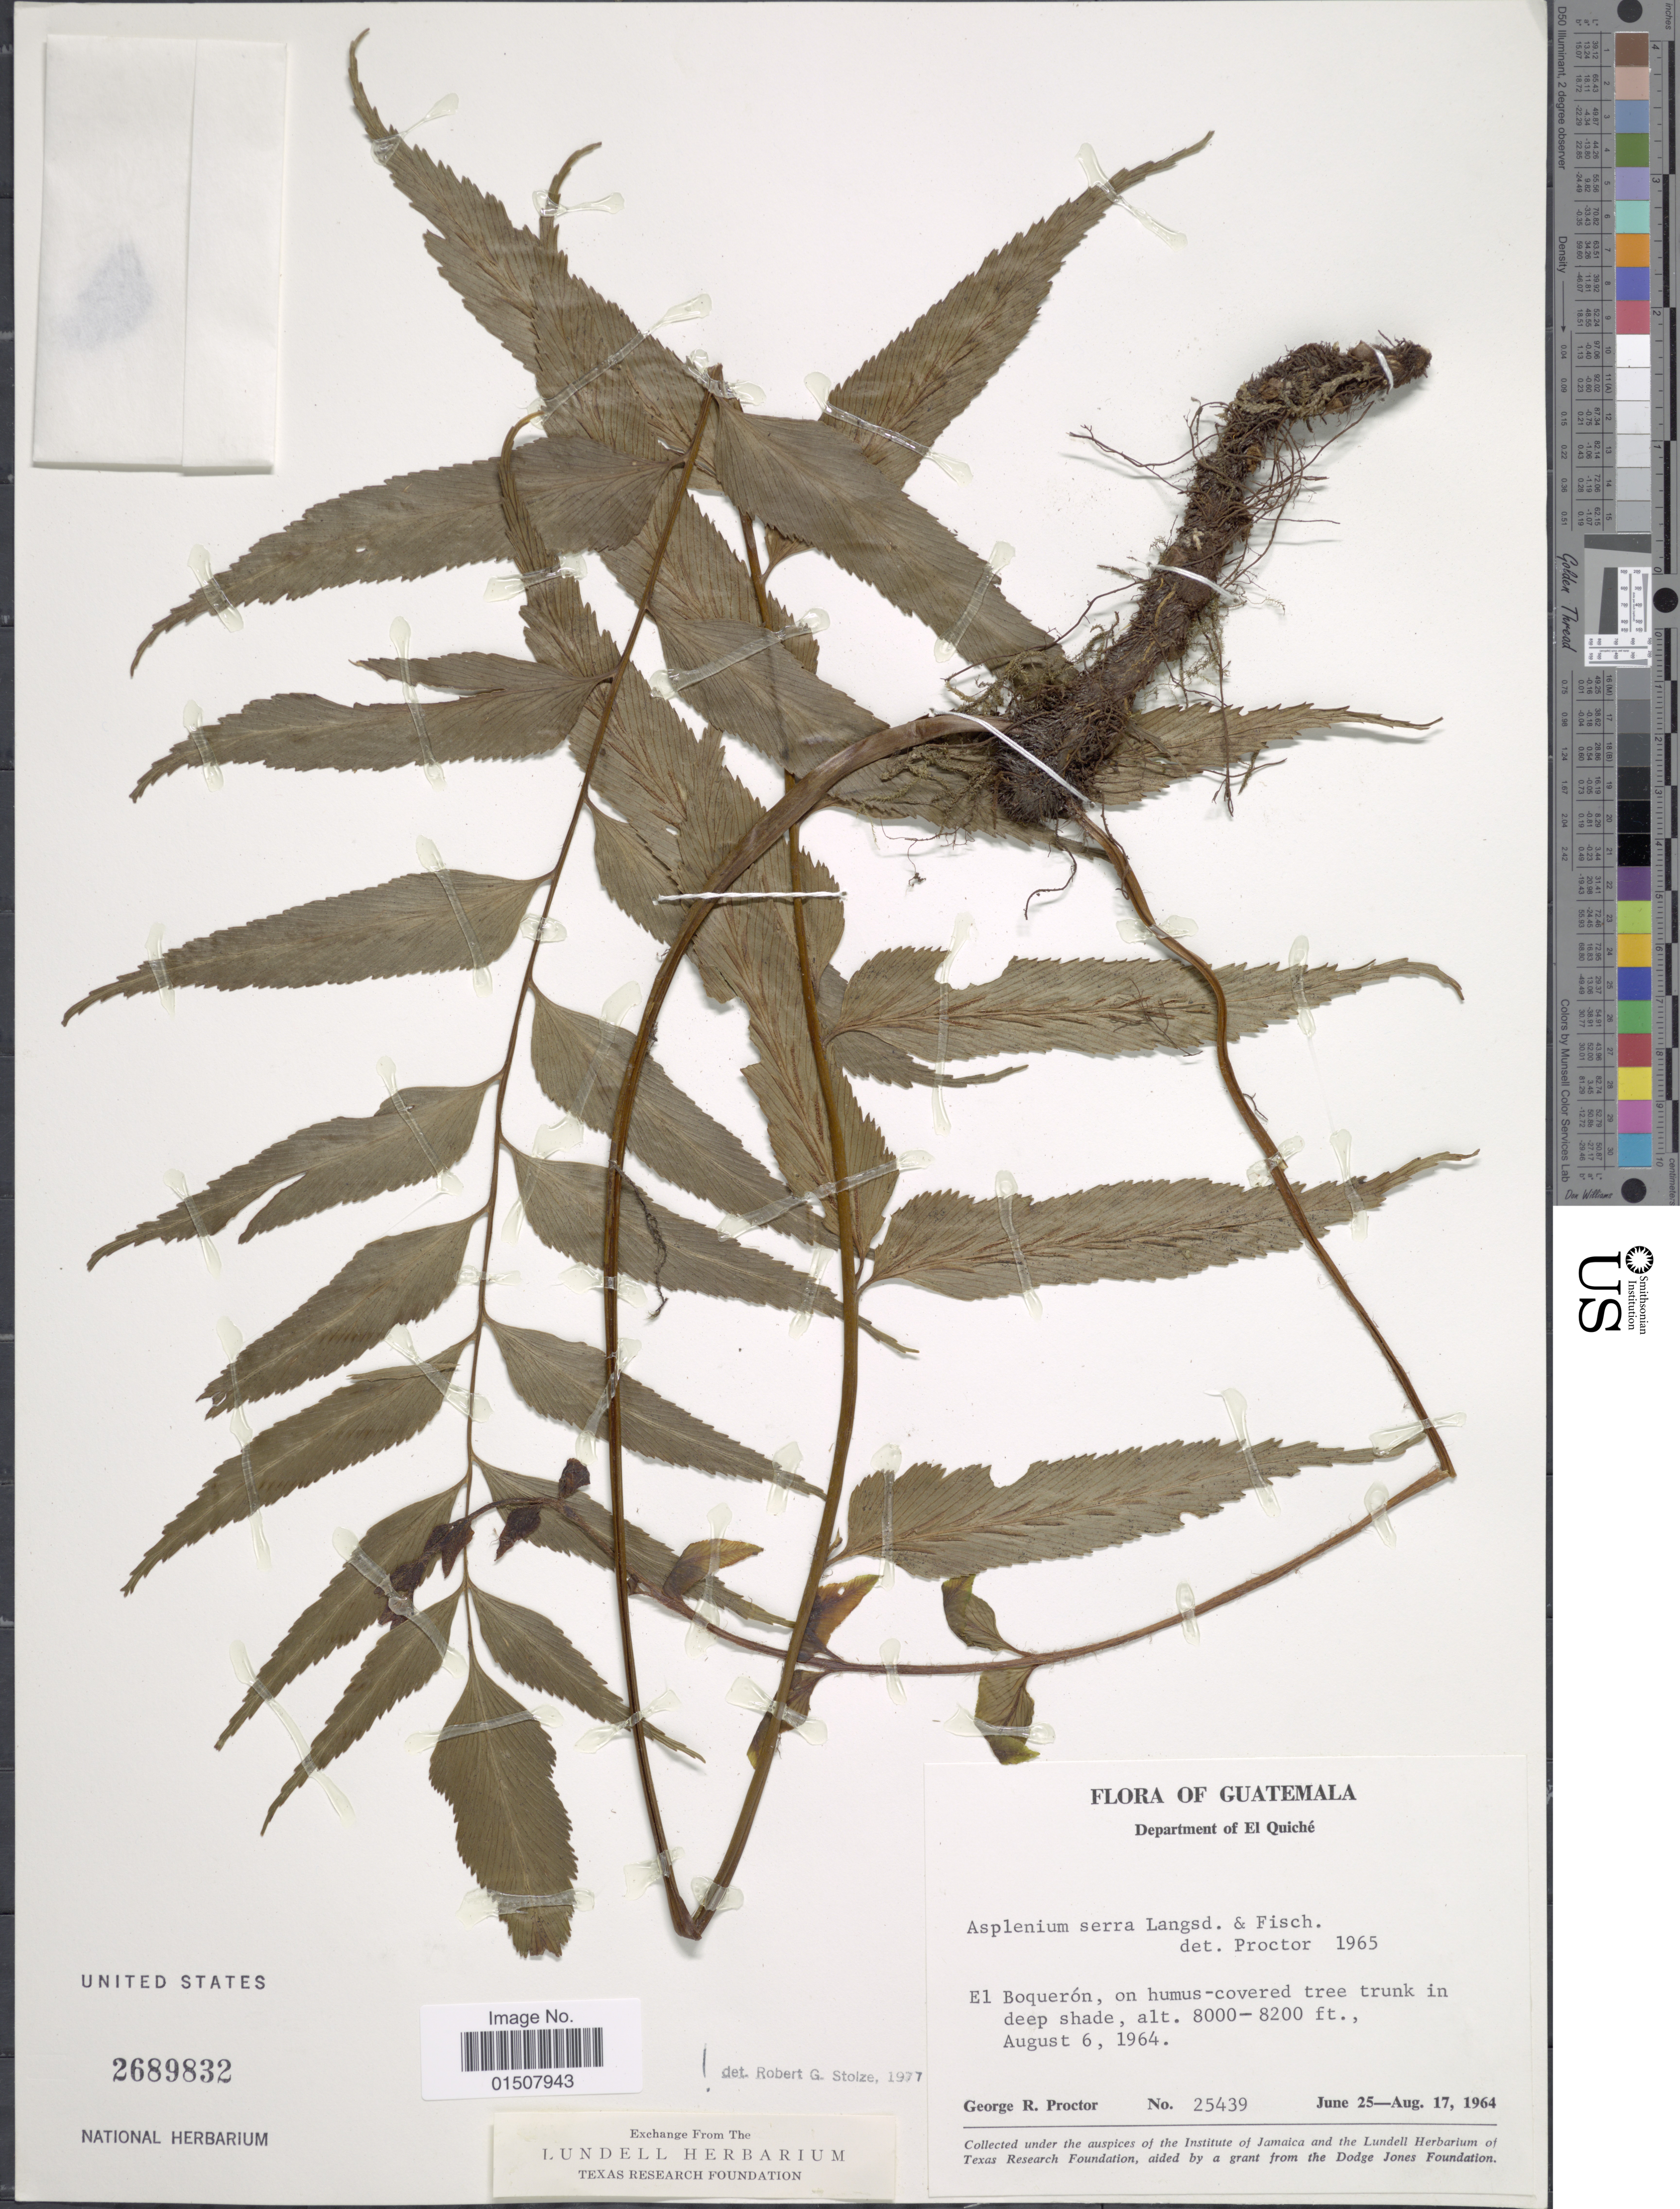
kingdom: Plantae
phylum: Tracheophyta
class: Polypodiopsida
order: Polypodiales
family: Aspleniaceae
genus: Asplenium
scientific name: Asplenium serra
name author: Langsd. & Fisch.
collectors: G. R. Proctor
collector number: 25439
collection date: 1964-08-06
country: Guatemala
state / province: El Quiché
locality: El Boqueron, on humus-covered tree trunk in deep shade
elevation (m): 2438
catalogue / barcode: US 2689832